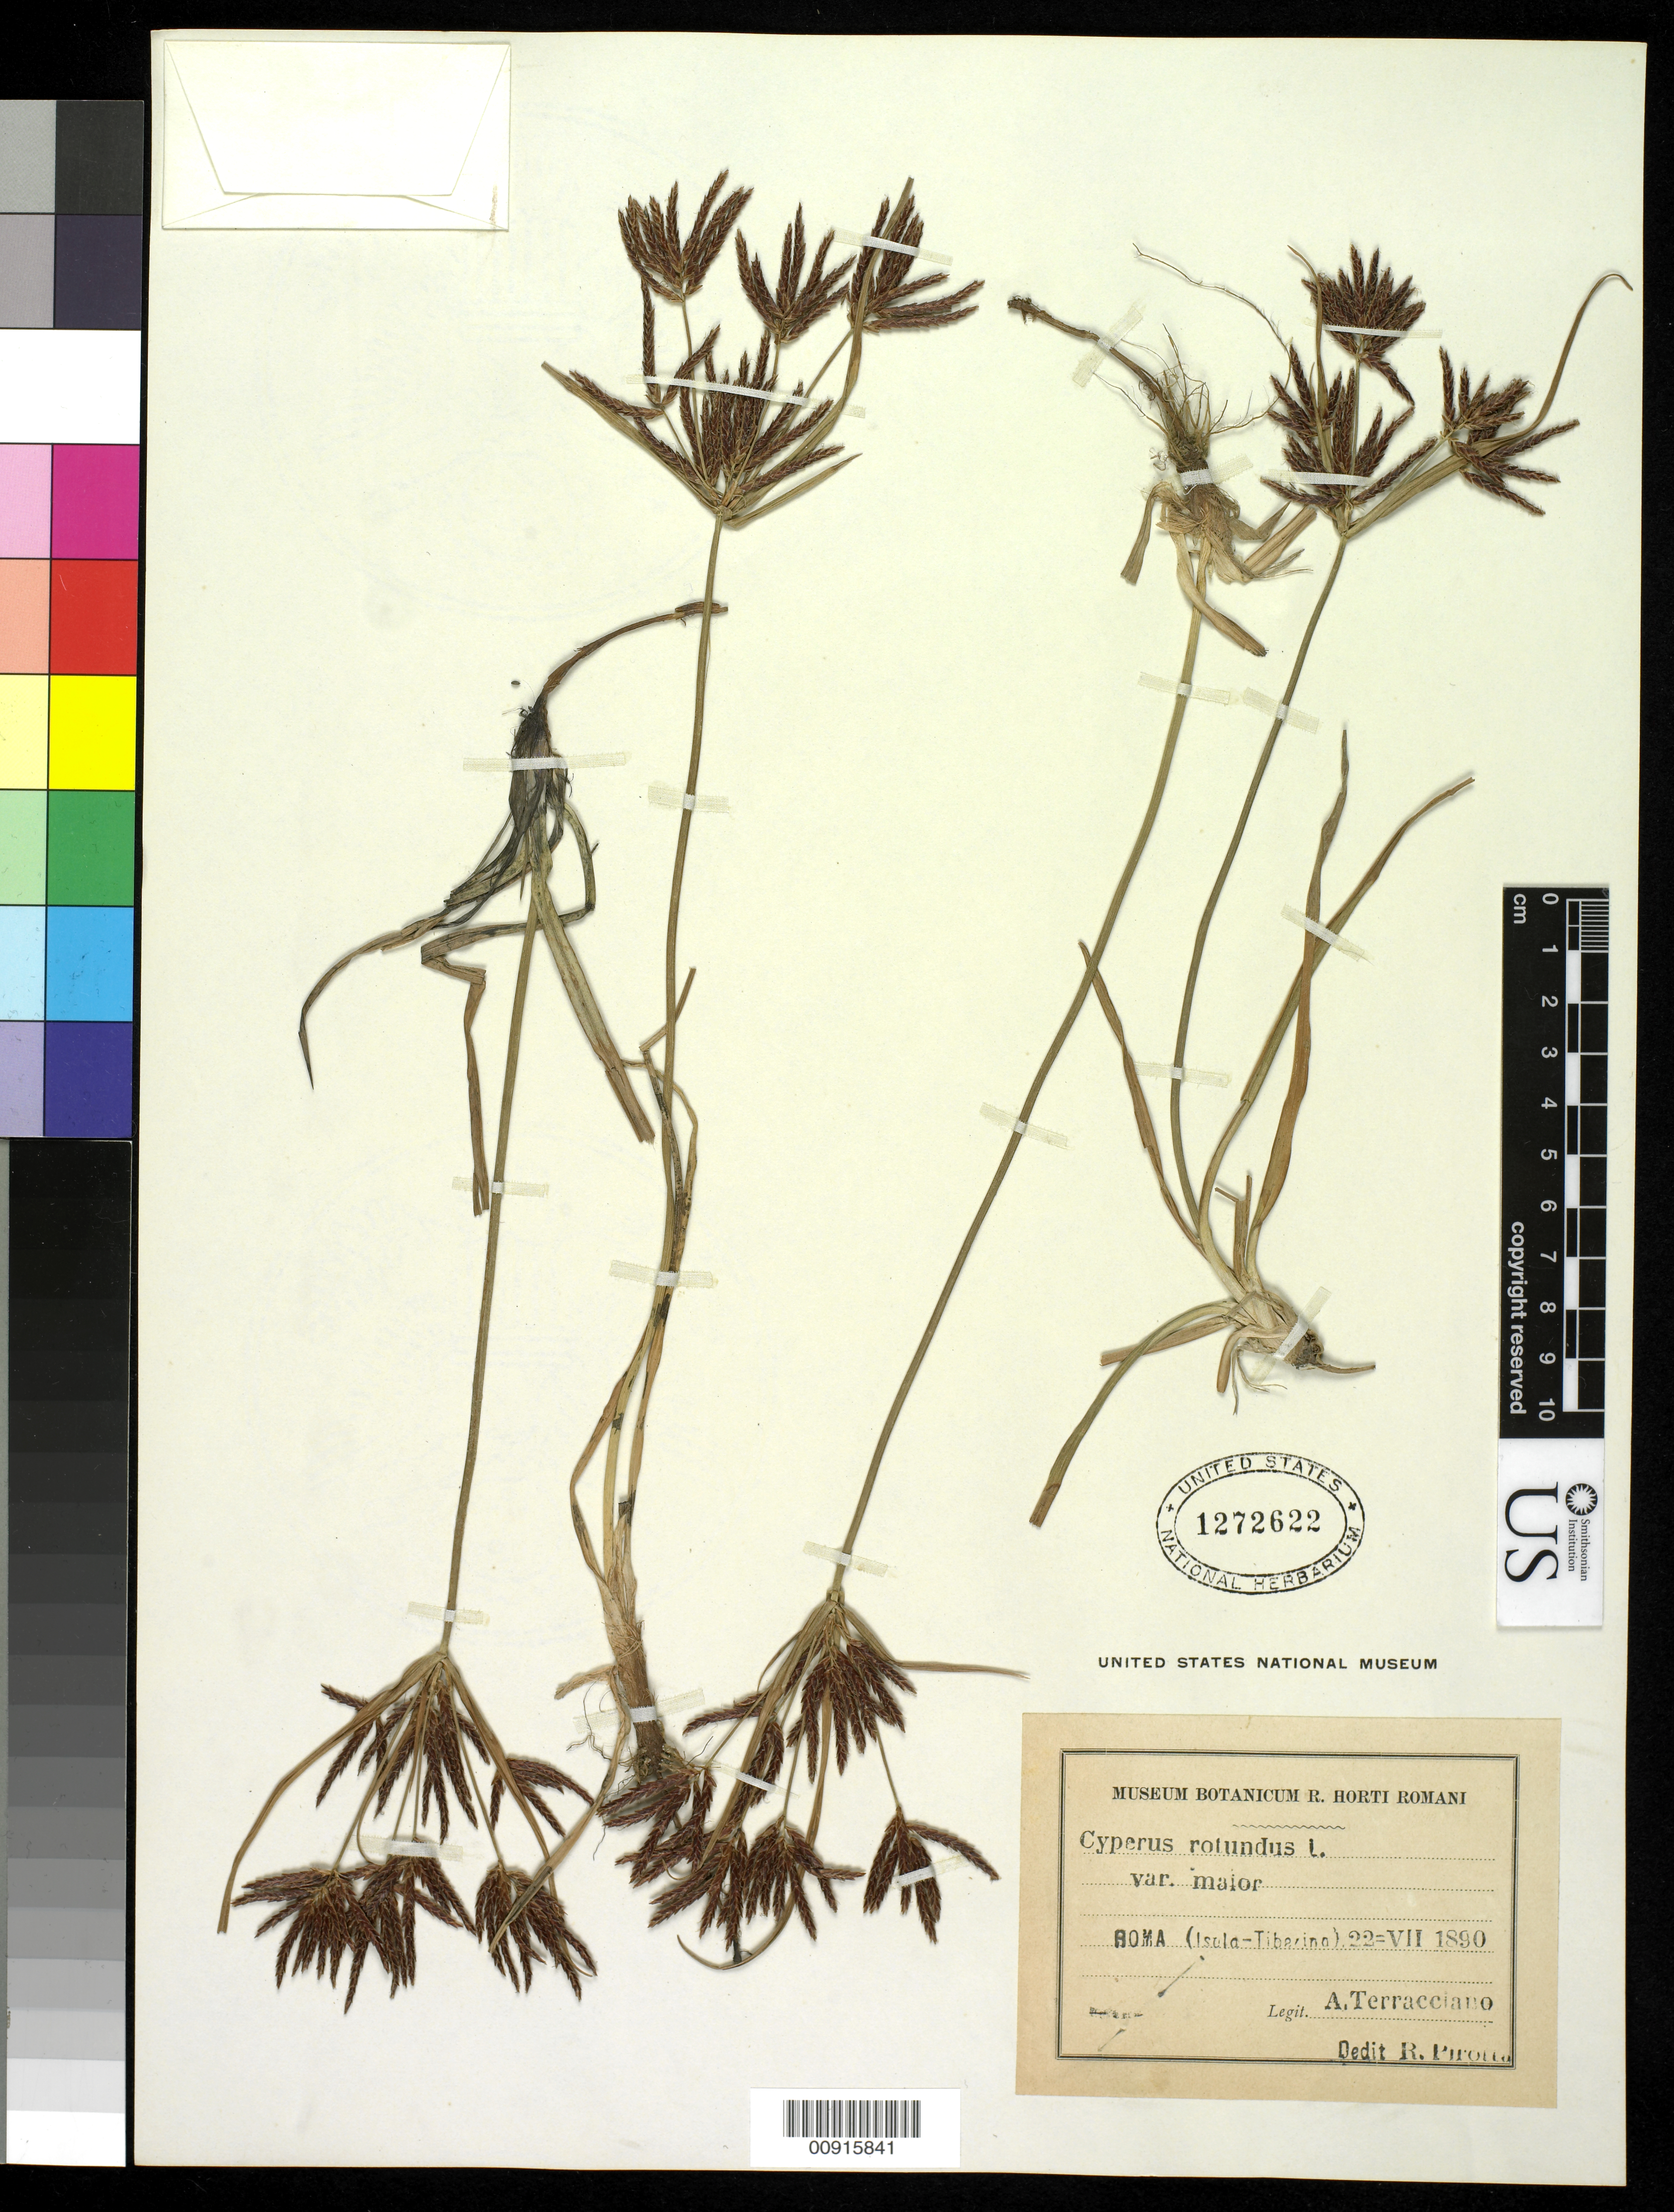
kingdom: Plantae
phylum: Tracheophyta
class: Liliopsida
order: Poales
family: Cyperaceae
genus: Cyperus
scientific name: Cyperus rotundus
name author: L.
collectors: A. Terracciano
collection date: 1890-07-22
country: Italy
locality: (Isola-Tiberino)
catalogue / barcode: US 1272622